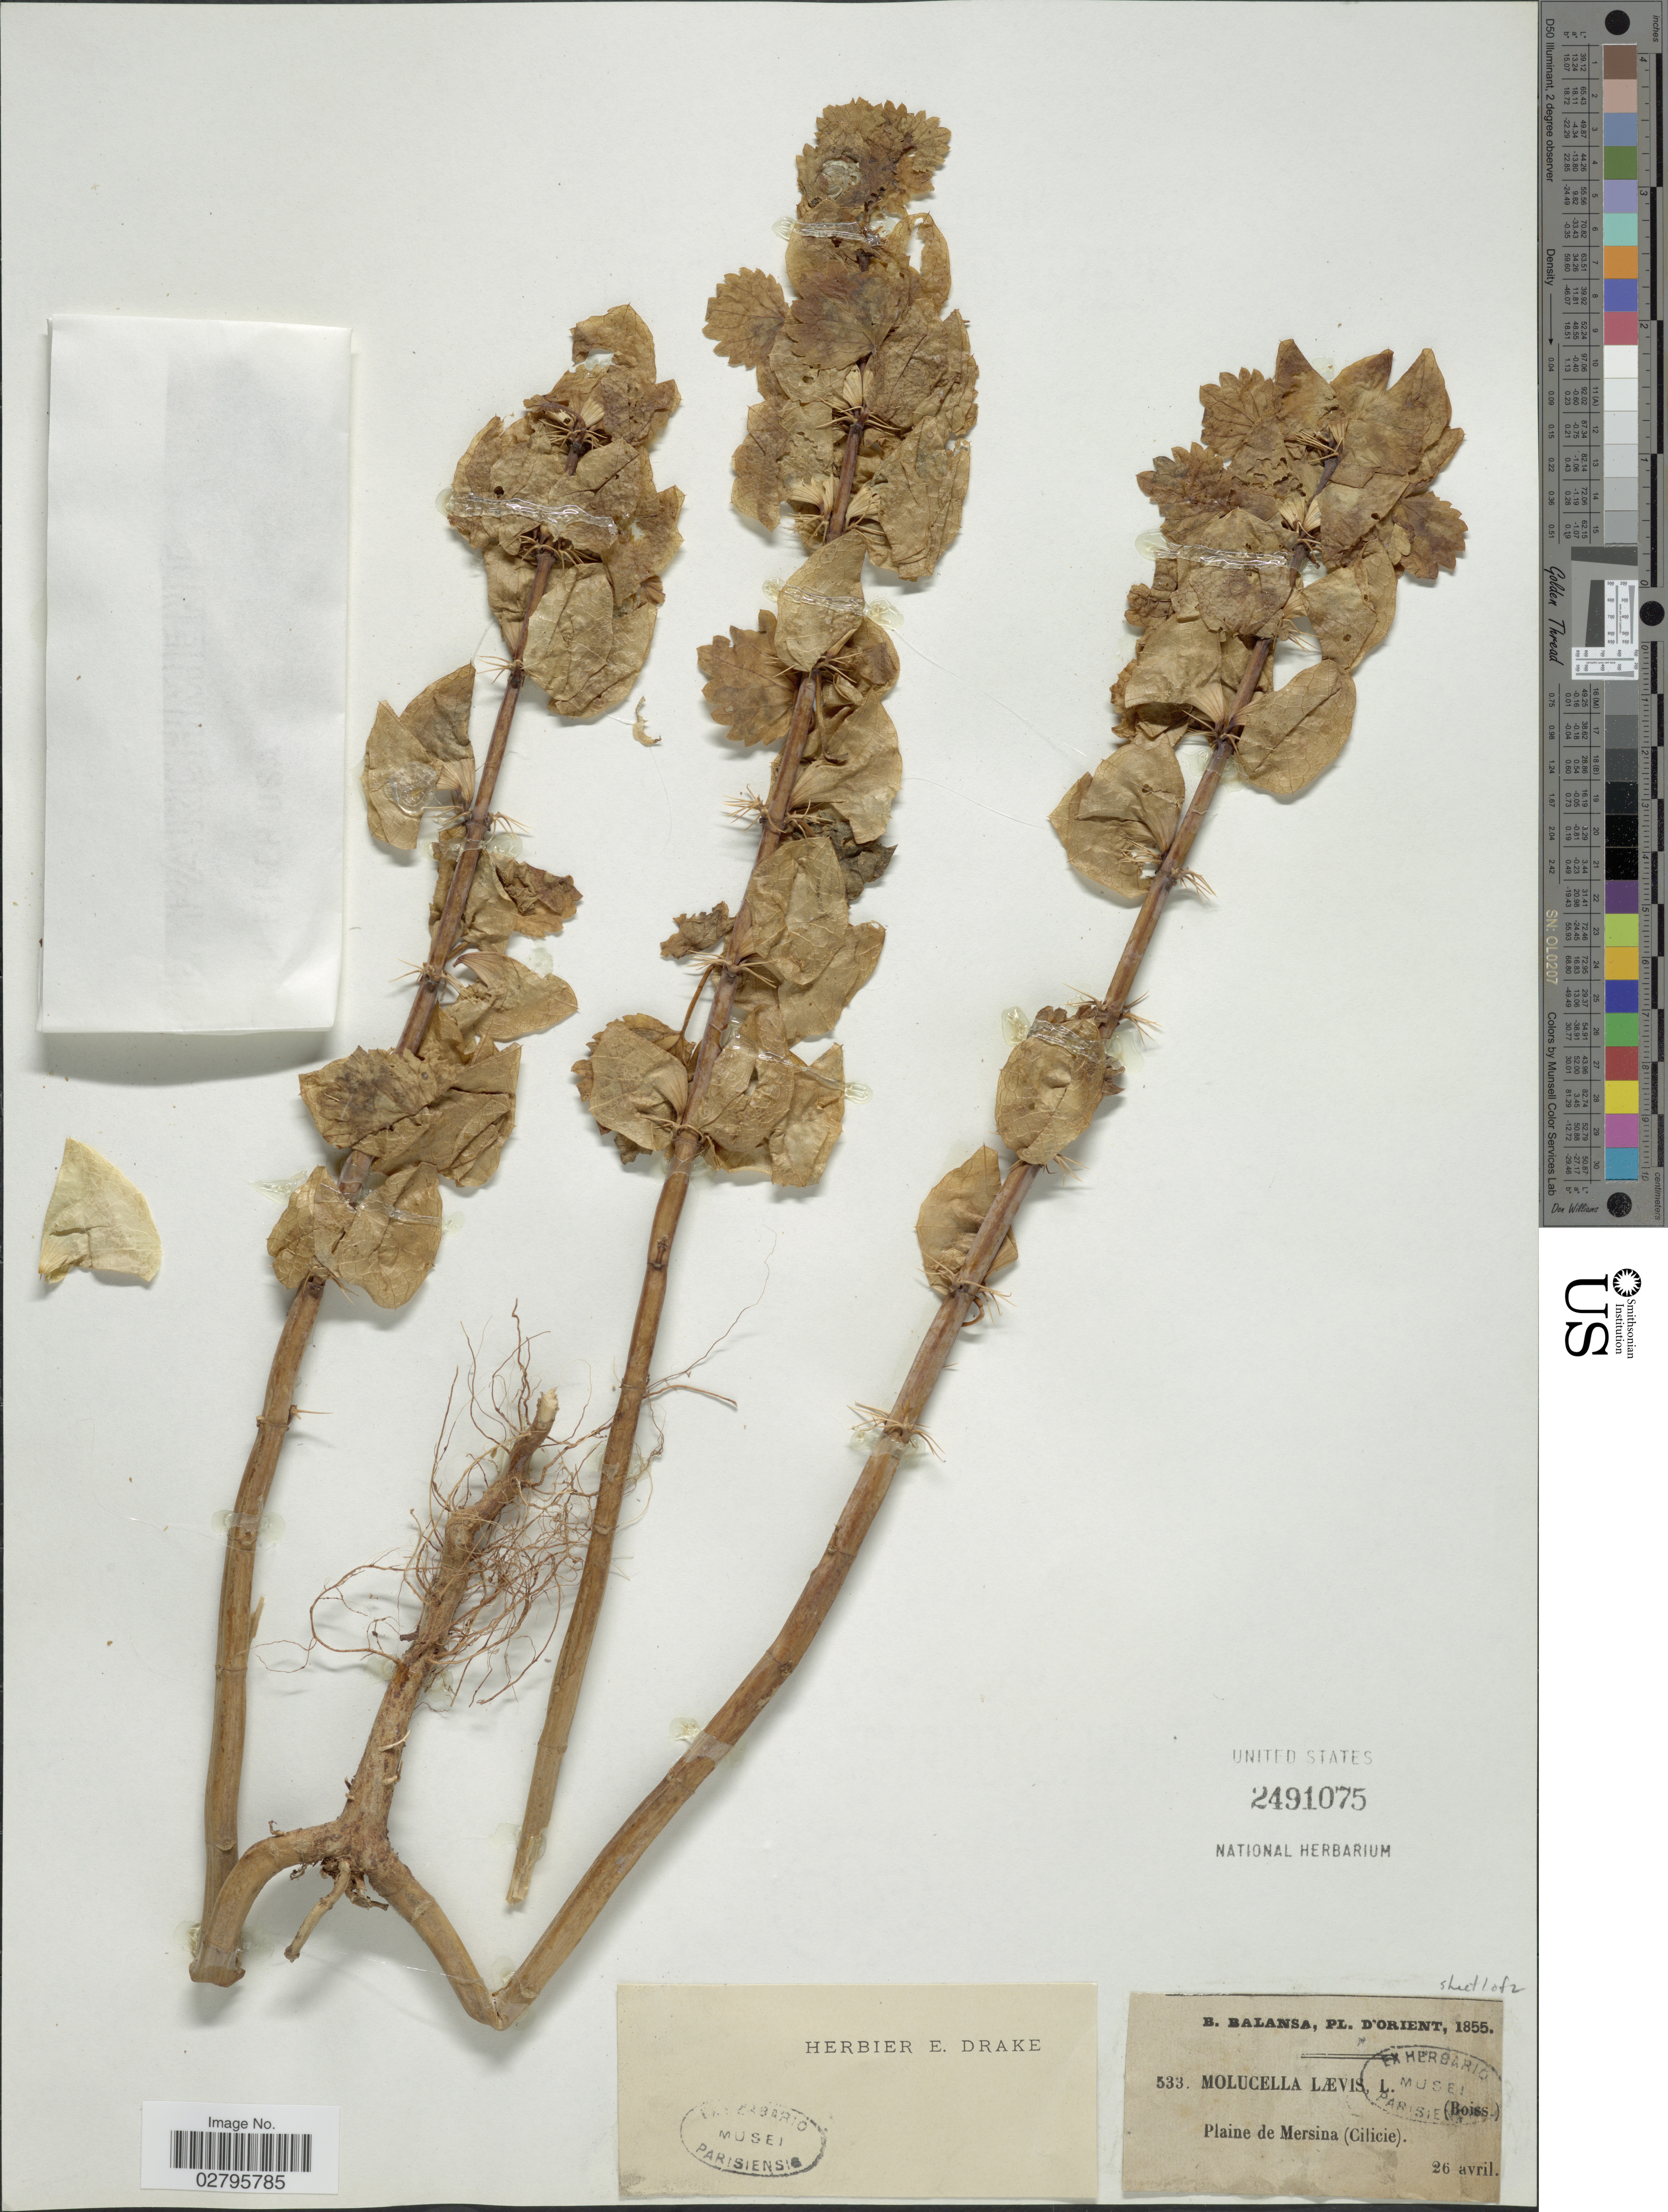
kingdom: Plantae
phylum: Tracheophyta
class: Magnoliopsida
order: Lamiales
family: Lamiaceae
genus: Moluccella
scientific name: Moluccella laevis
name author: L.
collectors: B. Balansa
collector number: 533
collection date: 1855-04-26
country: Turkey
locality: D'Orient, Plaine de Mersina (Cilicie)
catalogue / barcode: US 2491075